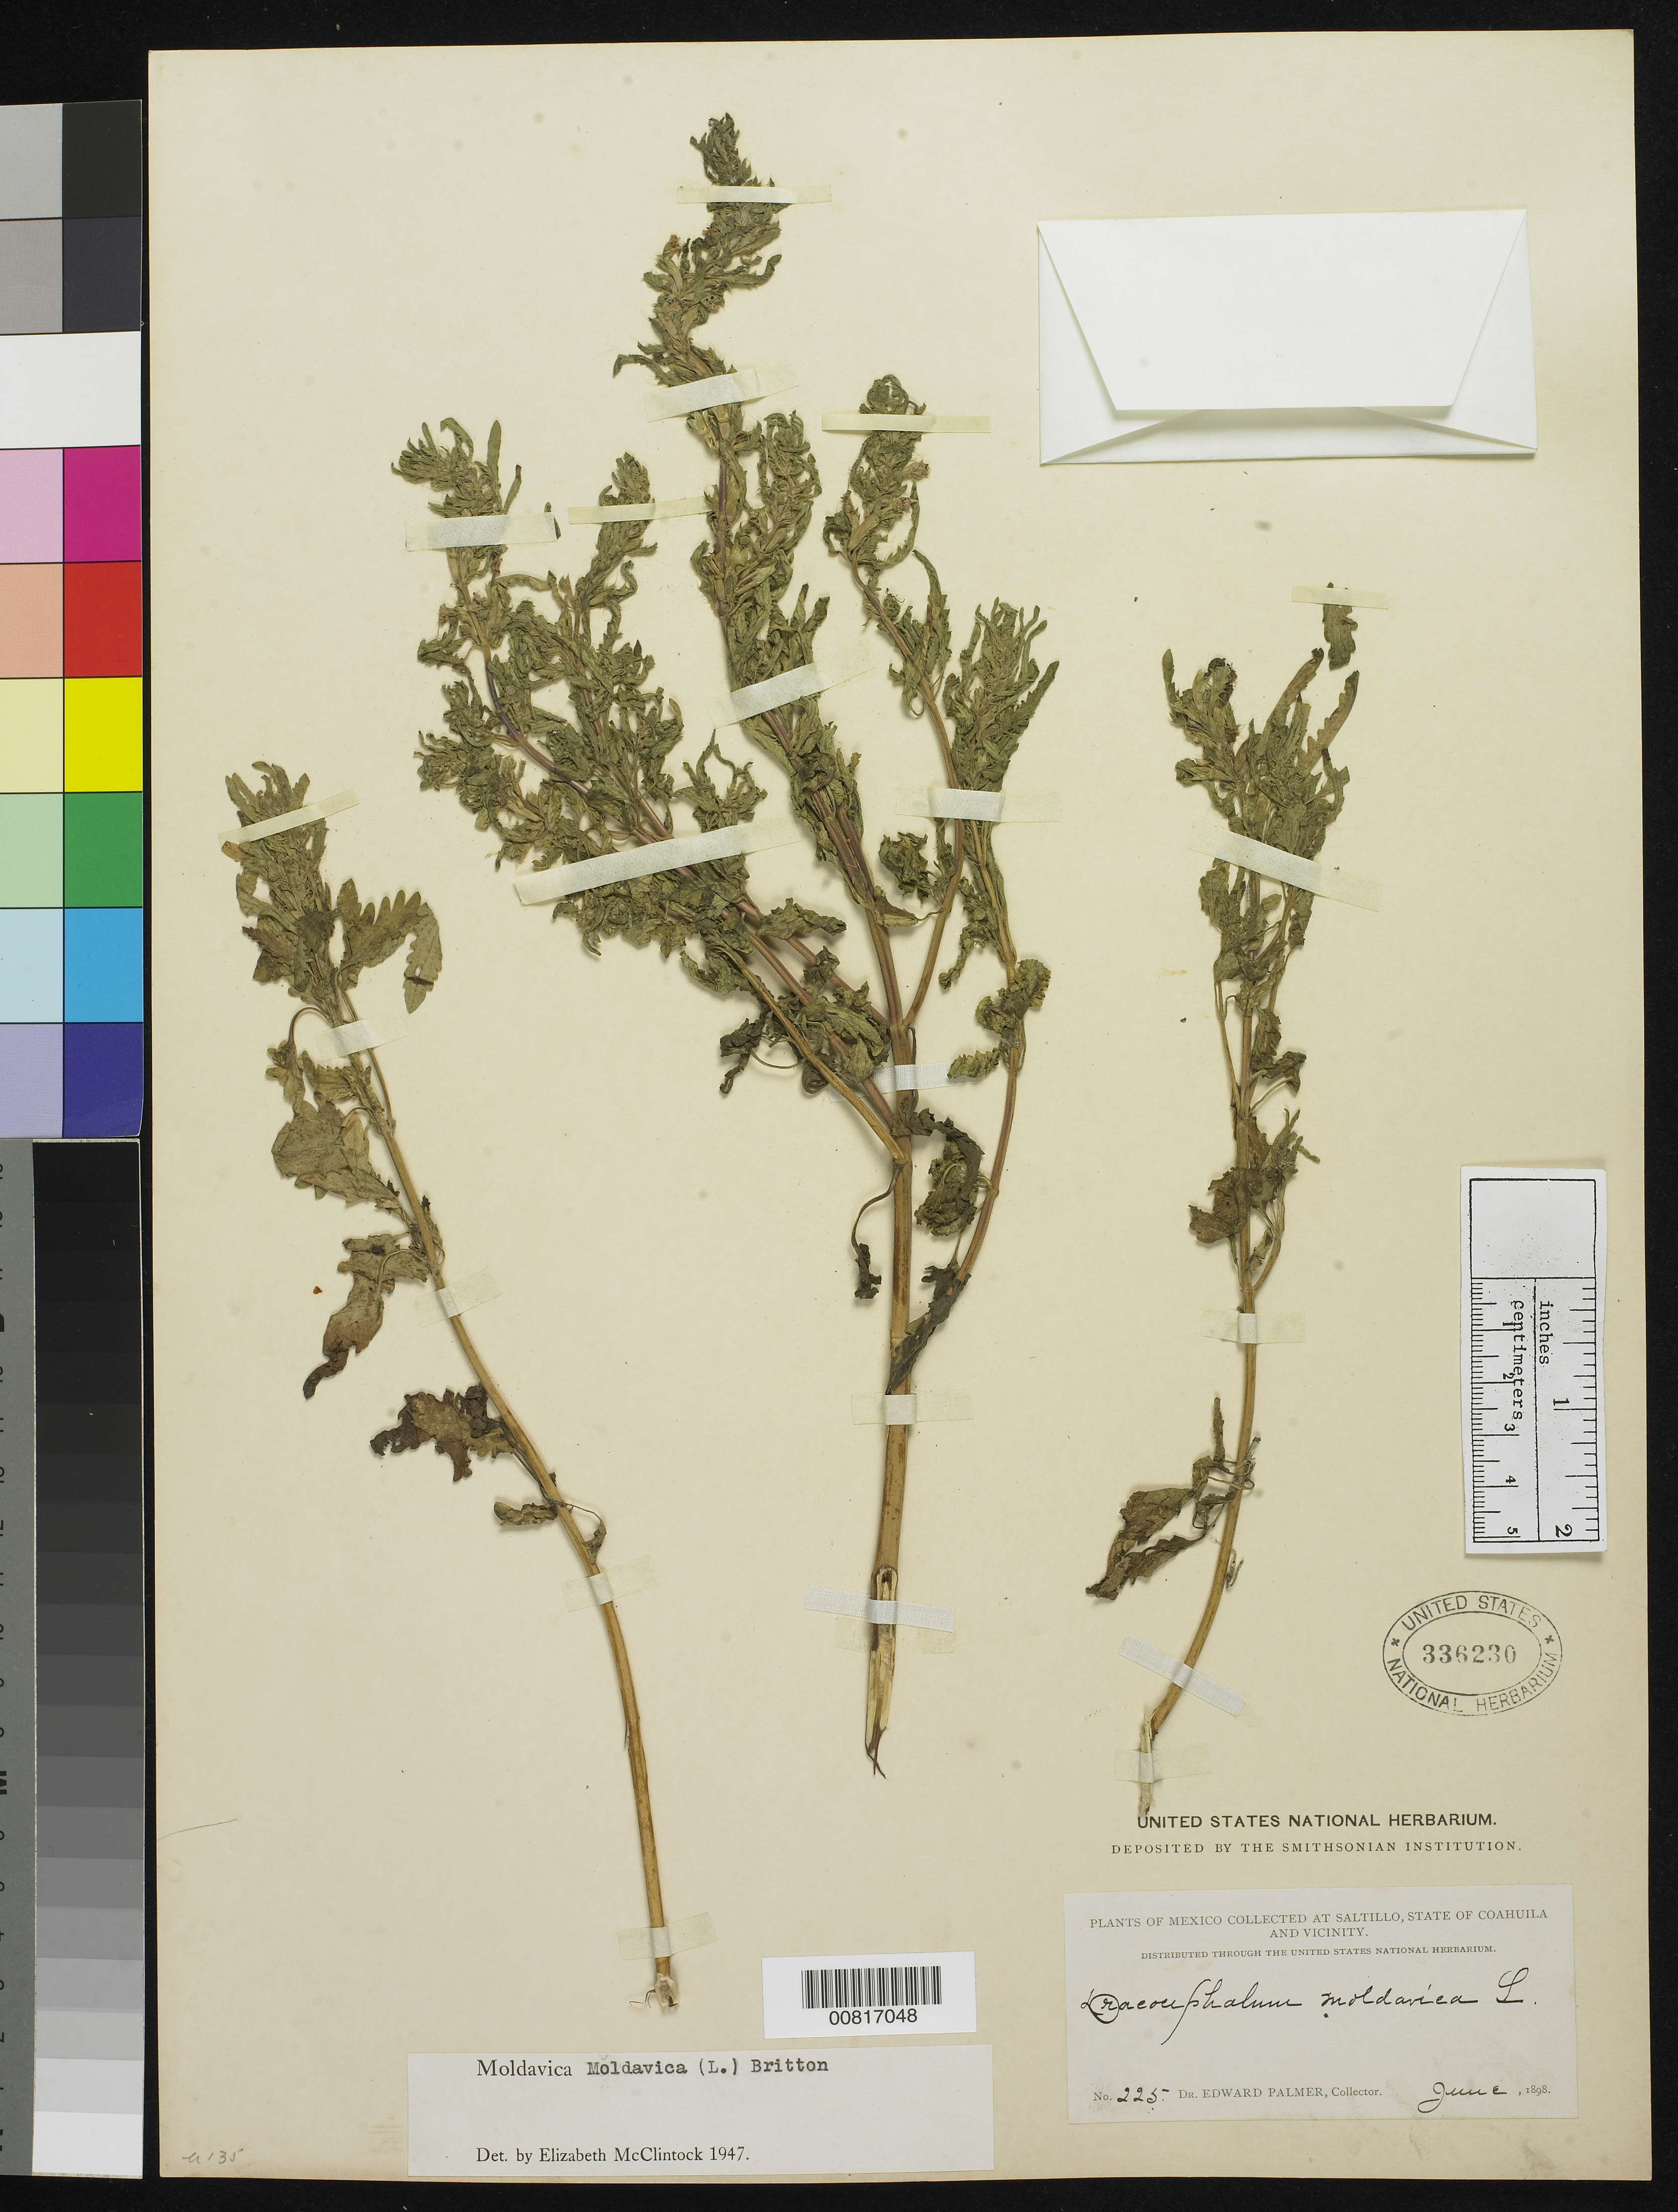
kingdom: Plantae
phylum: Tracheophyta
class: Magnoliopsida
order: Lamiales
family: Lamiaceae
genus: Dracocephalum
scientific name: Dracocephalum moldavica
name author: L.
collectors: E. Palmer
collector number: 225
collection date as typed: Jun 1898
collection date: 1898-06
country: Mexico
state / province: Coahuila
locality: Saltillo, Coahuila and vicinity.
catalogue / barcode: US 336230